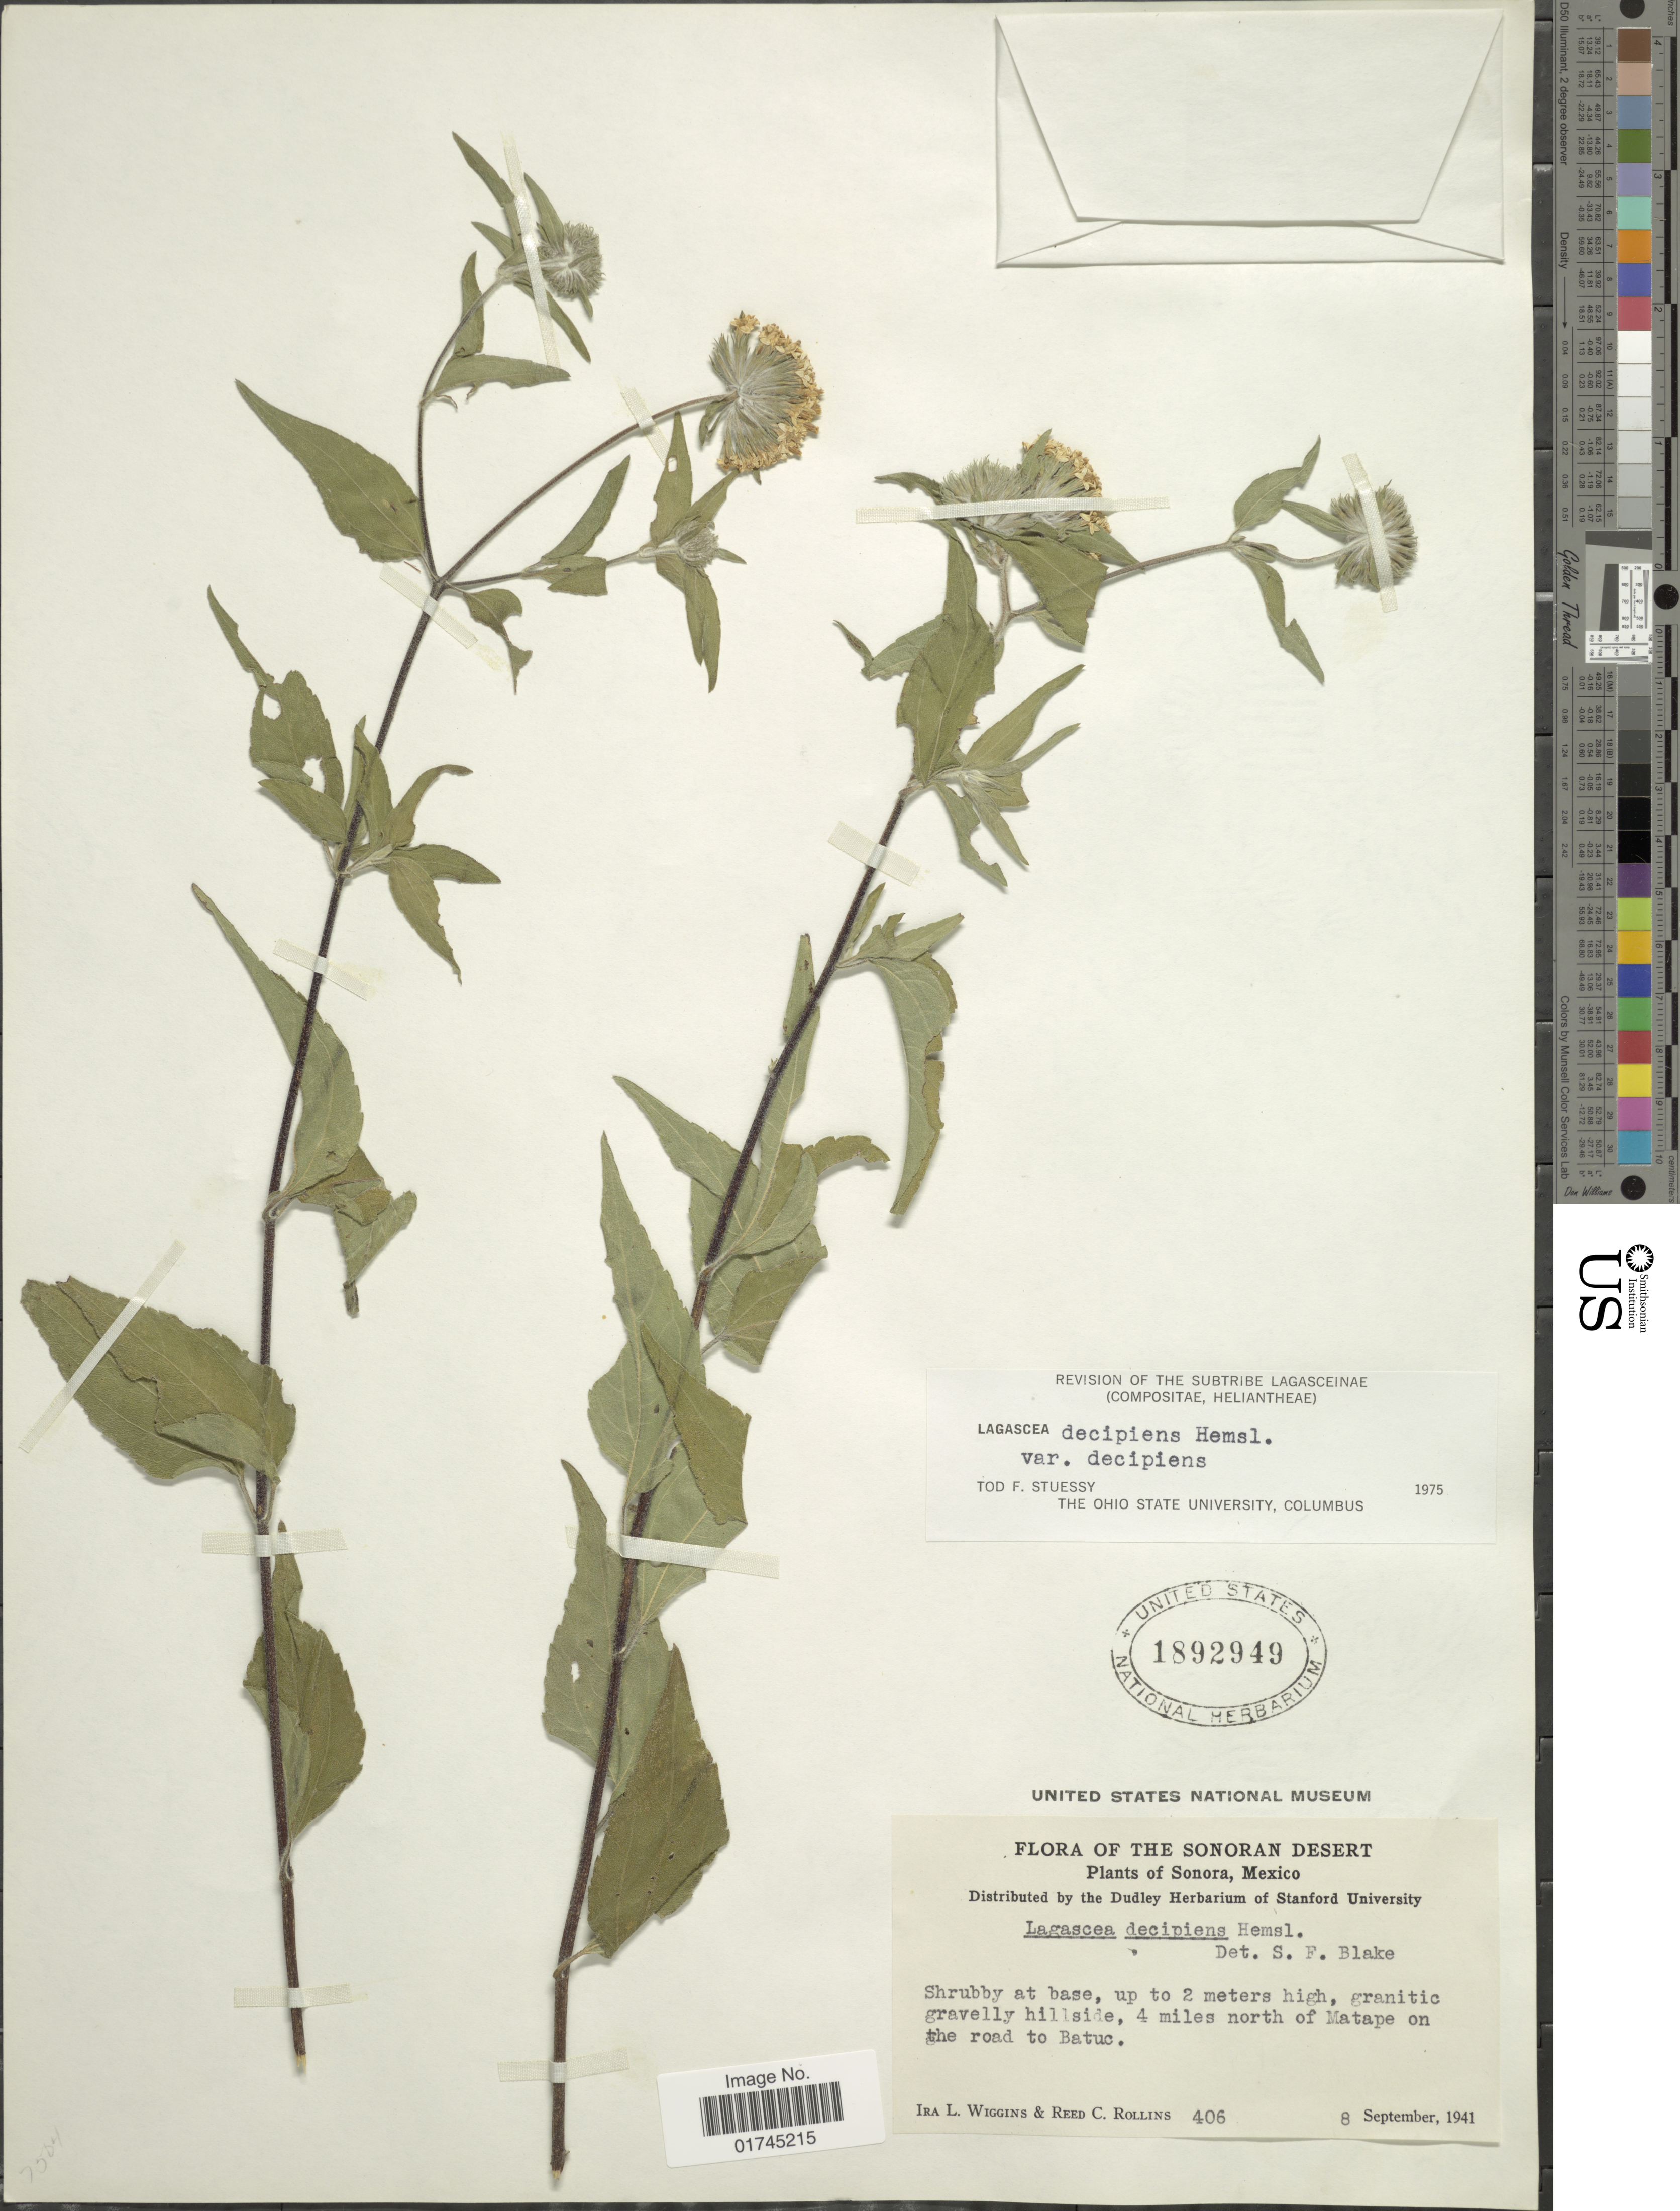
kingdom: Plantae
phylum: Tracheophyta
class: Magnoliopsida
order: Asterales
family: Asteraceae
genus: Lagascea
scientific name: Lagascea decipiens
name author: Hemsl.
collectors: I. L. Wiggins & R. C. Rollins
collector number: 406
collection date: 1941-09-08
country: Mexico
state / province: Sonora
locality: Granitic gravelly hillside, 4 miles north of Matape on the road to Batuc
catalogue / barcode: US 1892949